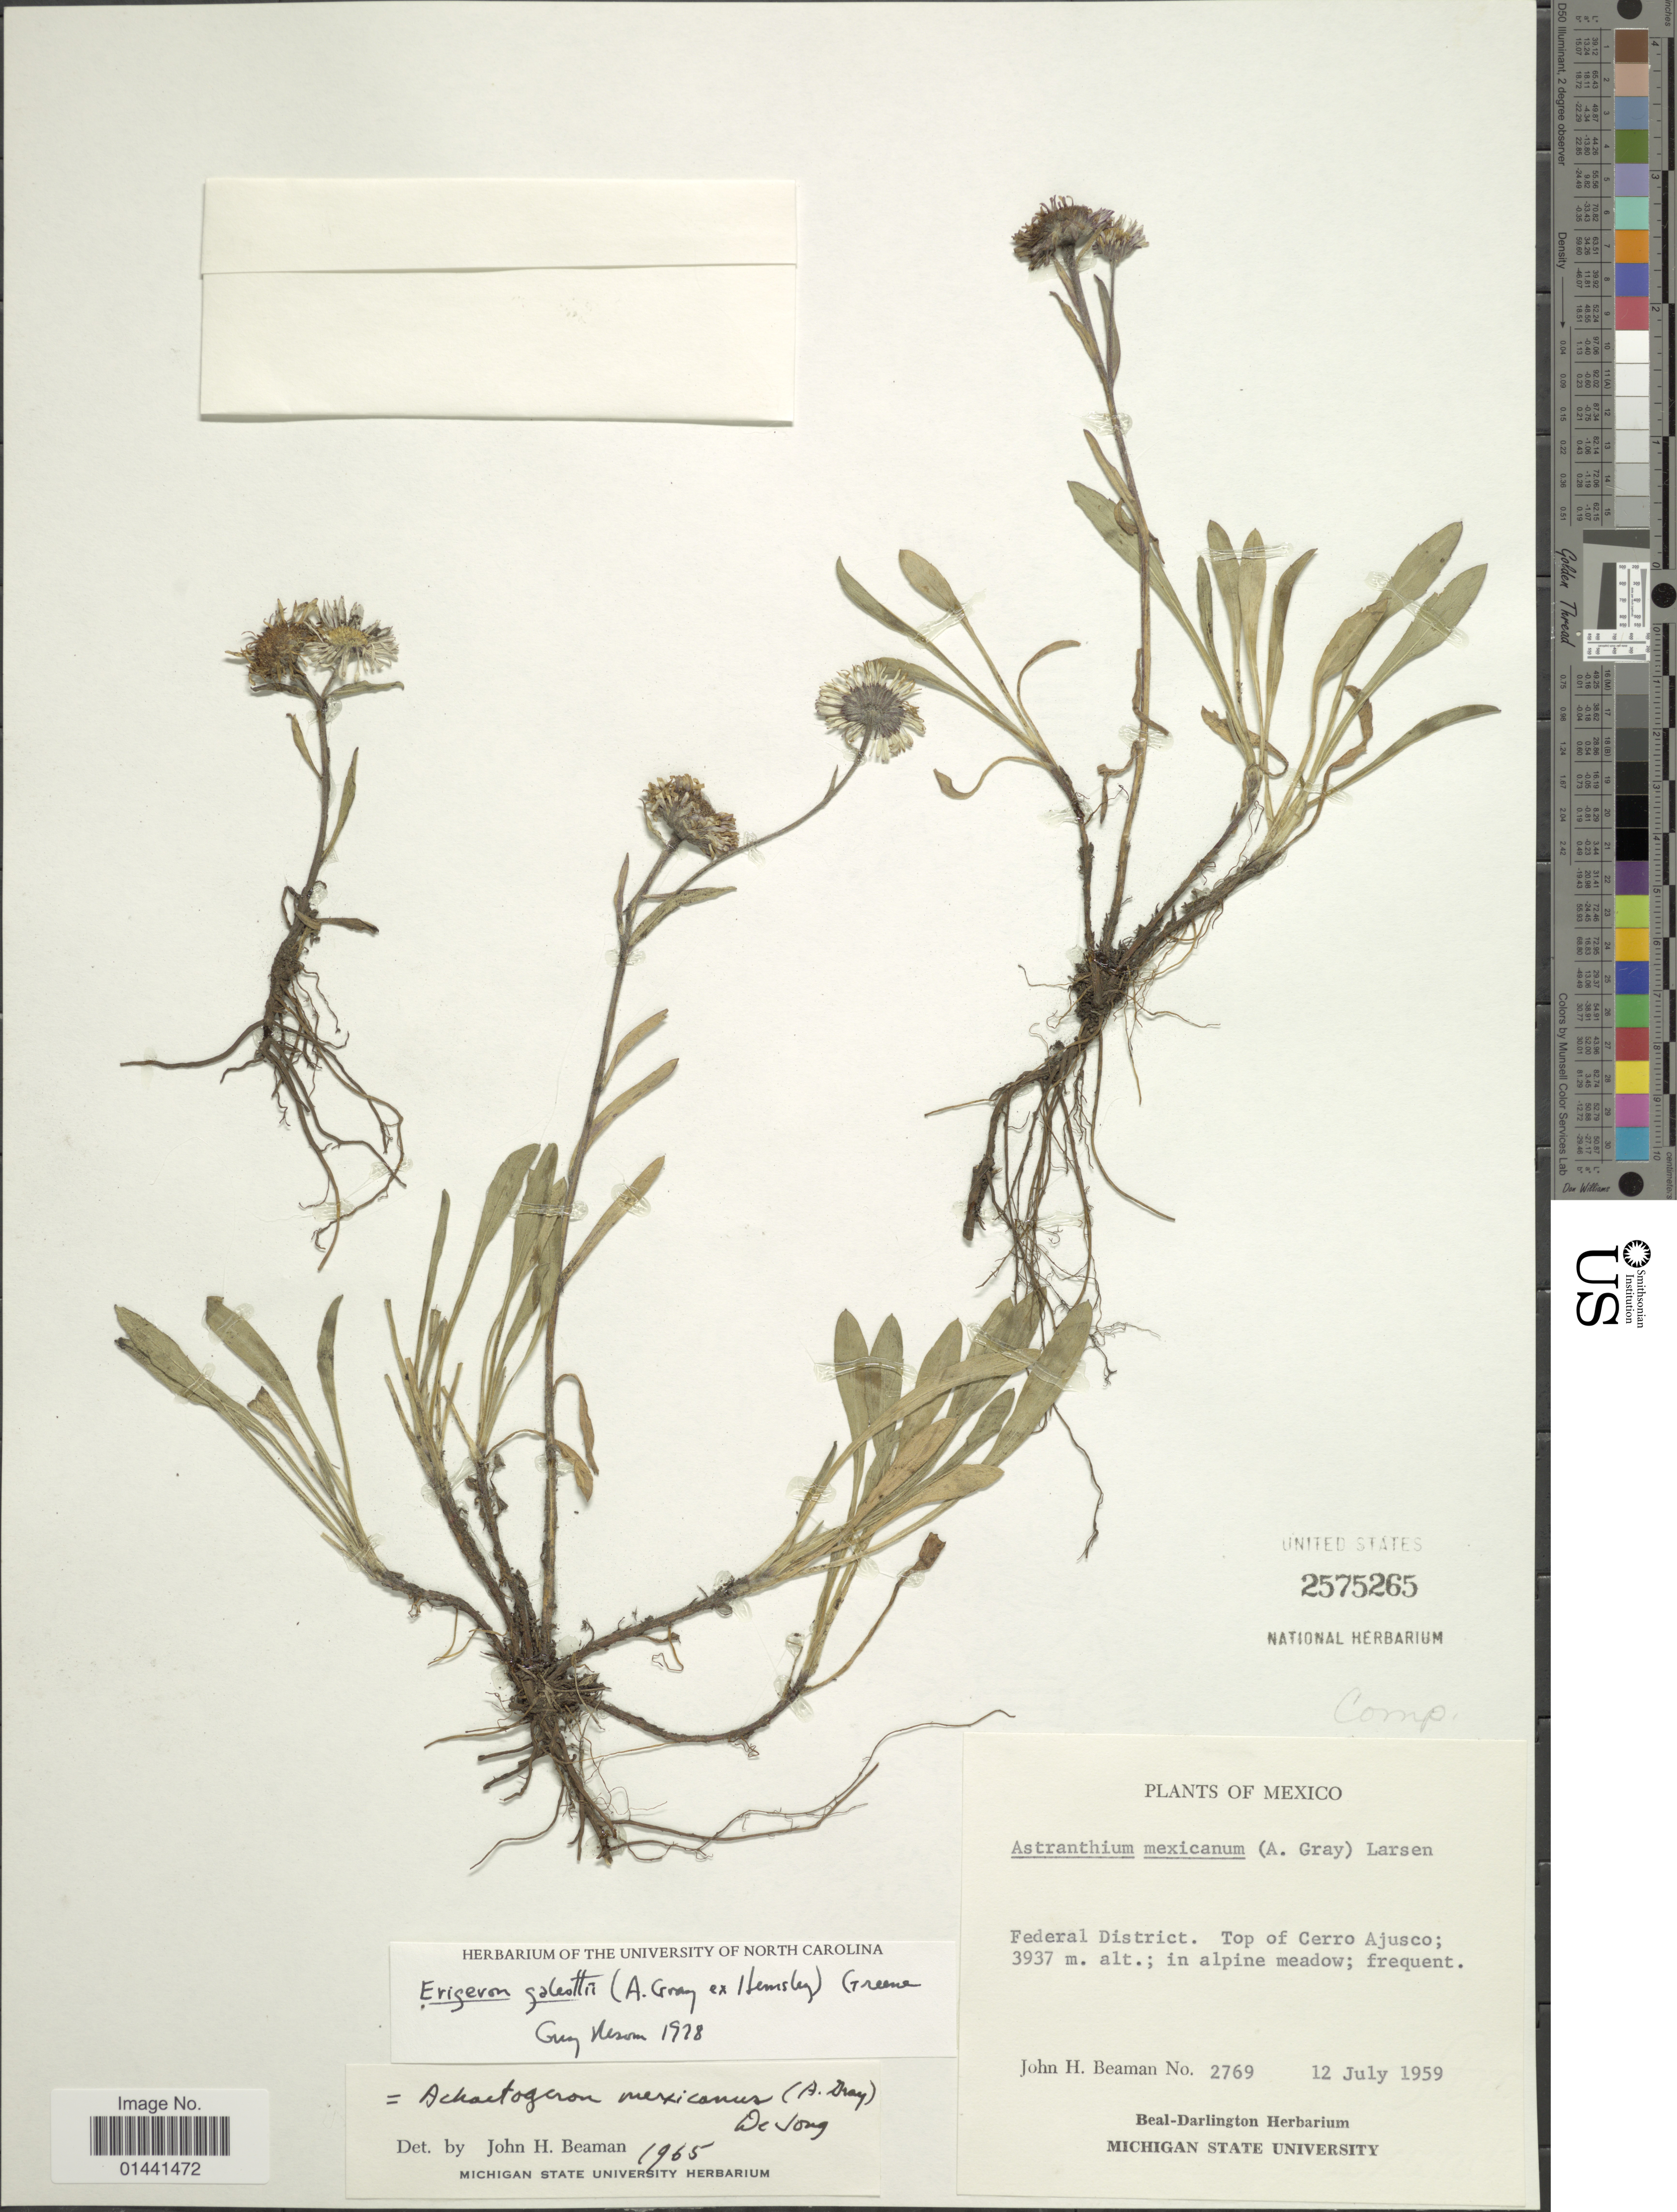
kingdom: Plantae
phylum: Tracheophyta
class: Magnoliopsida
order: Asterales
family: Asteraceae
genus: Erigeron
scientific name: Erigeron galeottii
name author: (A. Gray ex Hemsl.) Greene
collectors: J. H. Beaman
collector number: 2769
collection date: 1959-07-12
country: Mexico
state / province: Distrito Federal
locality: Top of Cerro Ajusco; in alpine meadow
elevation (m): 3937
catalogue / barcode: US 2575265